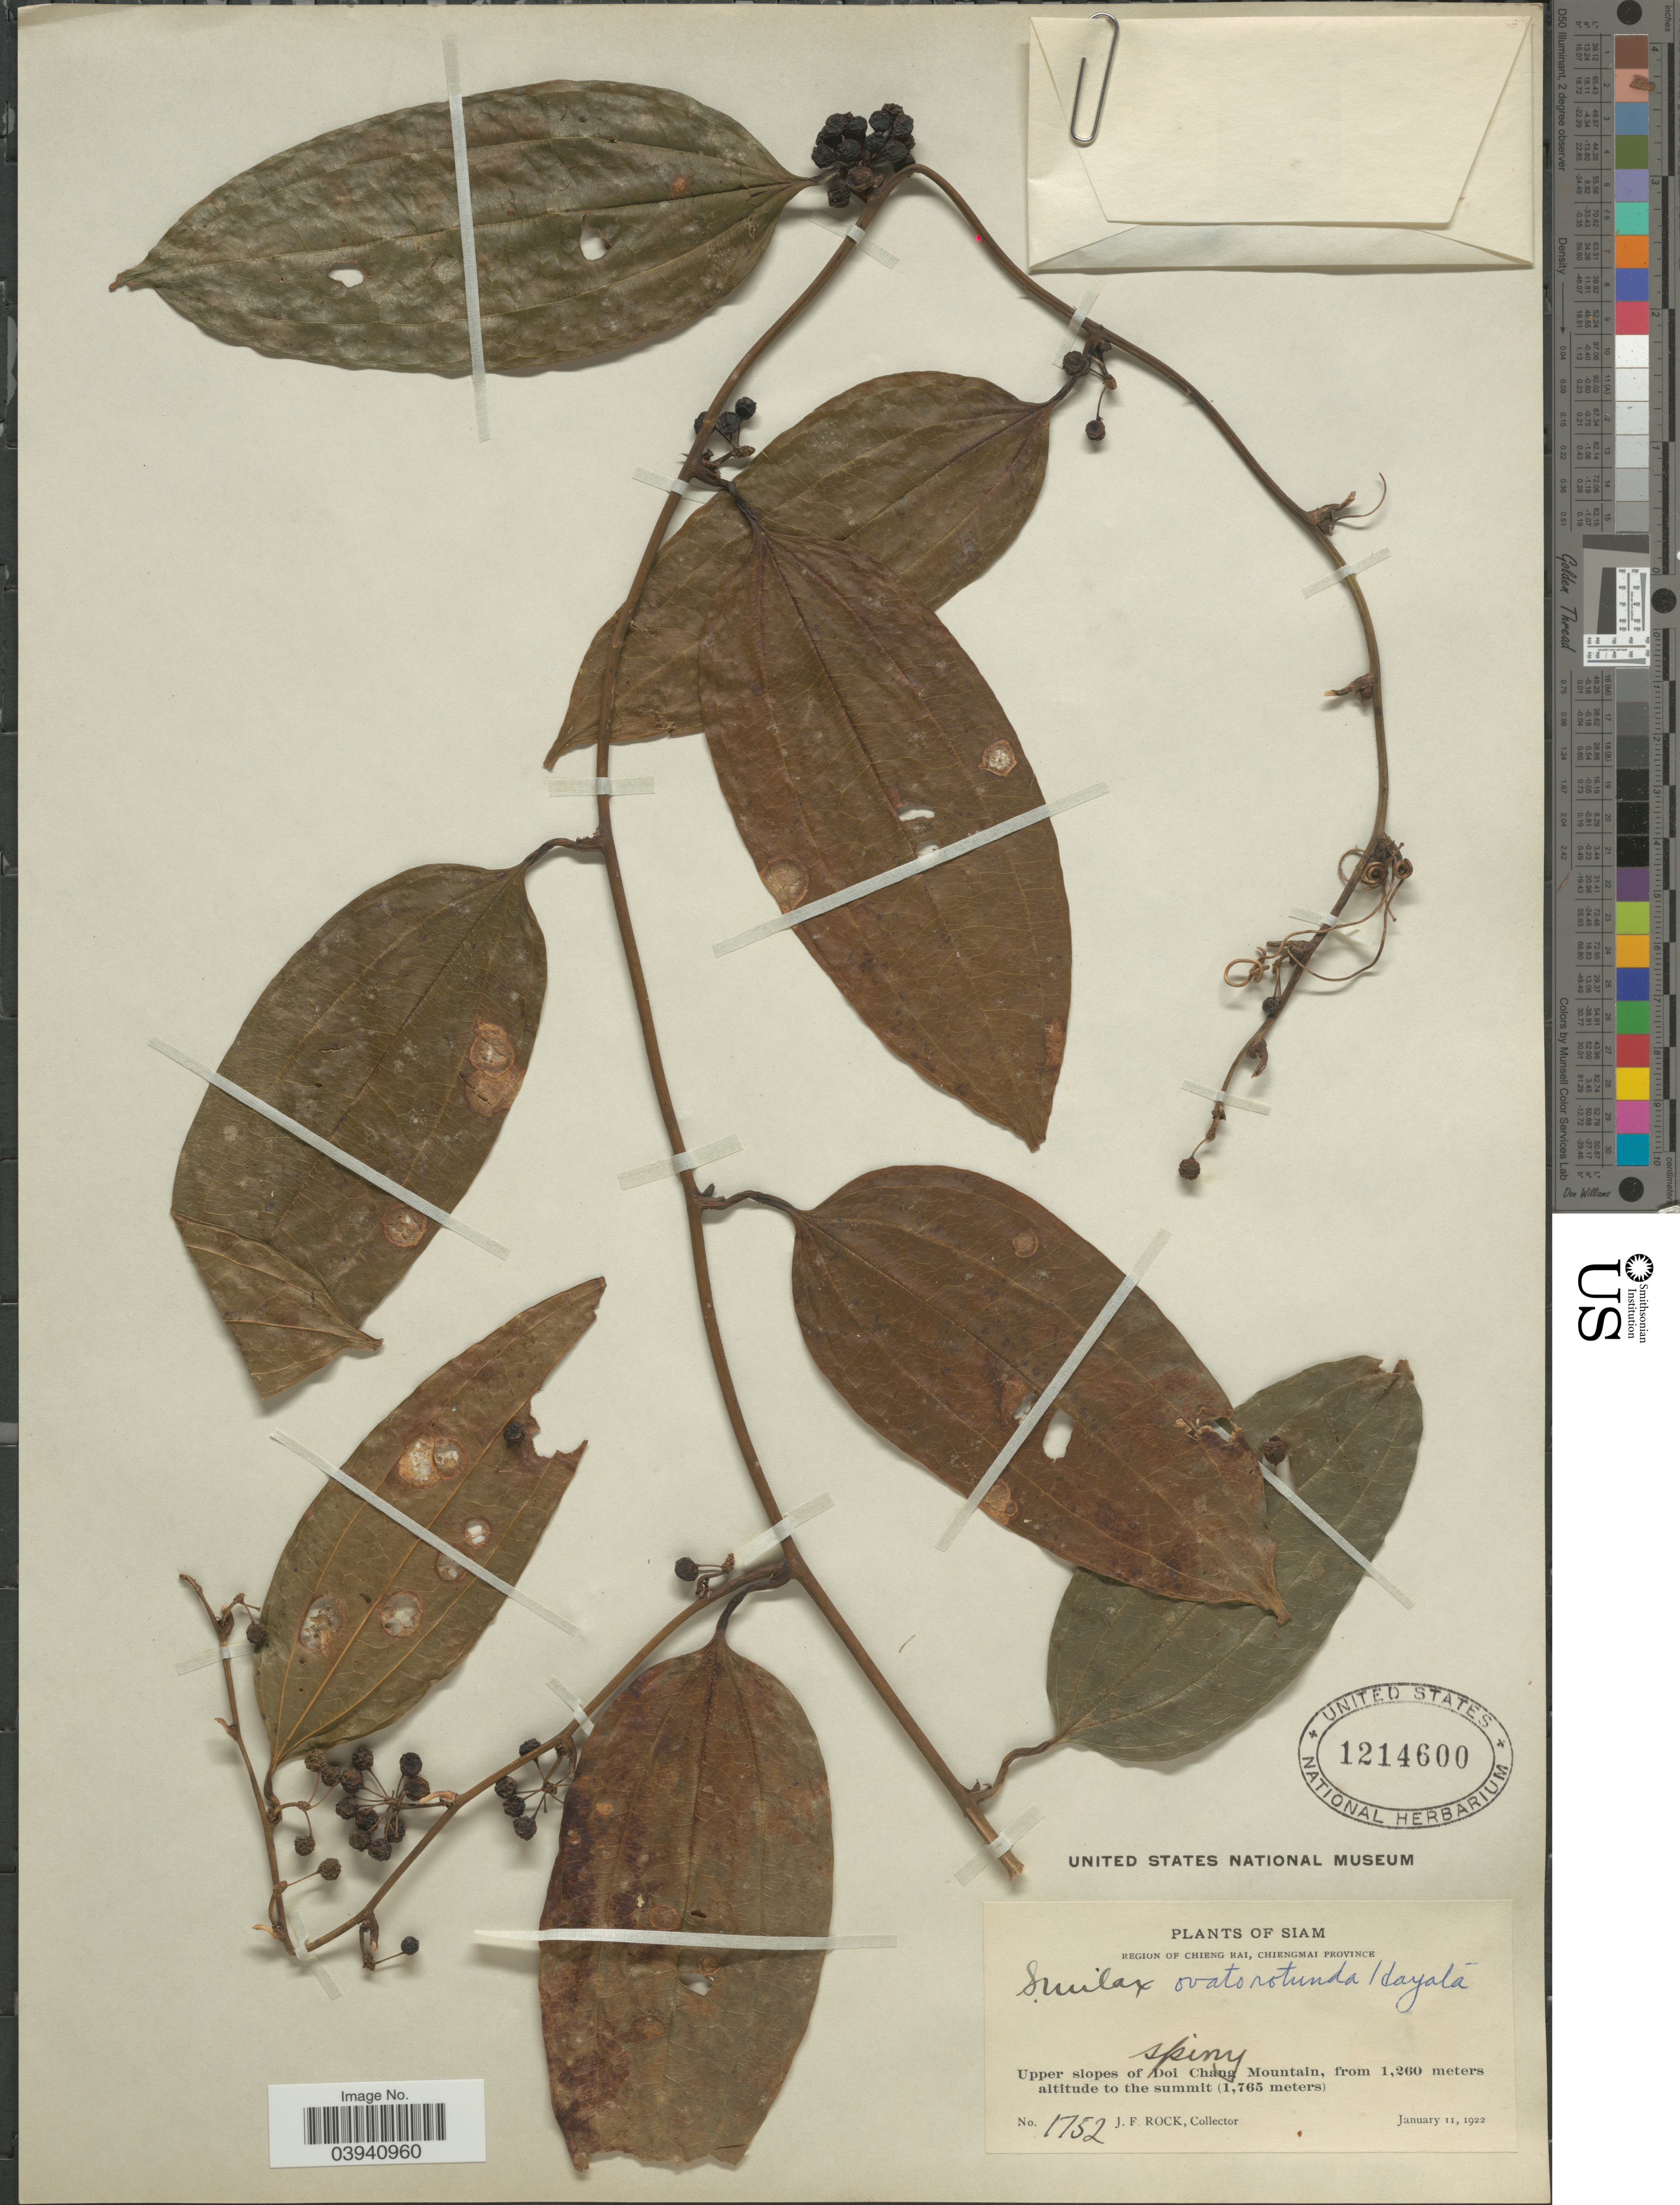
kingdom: Plantae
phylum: Tracheophyta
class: Liliopsida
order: Liliales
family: Smilacaceae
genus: Smilax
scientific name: Smilax ovato-rotunda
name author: Hayata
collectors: J. Rock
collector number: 1752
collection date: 1922-01-11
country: Thailand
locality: Siam. Region of Chieng Rai, Chiengmai Province. Upper slopes of Doi Chang Mountain.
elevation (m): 1260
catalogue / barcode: US 1214600